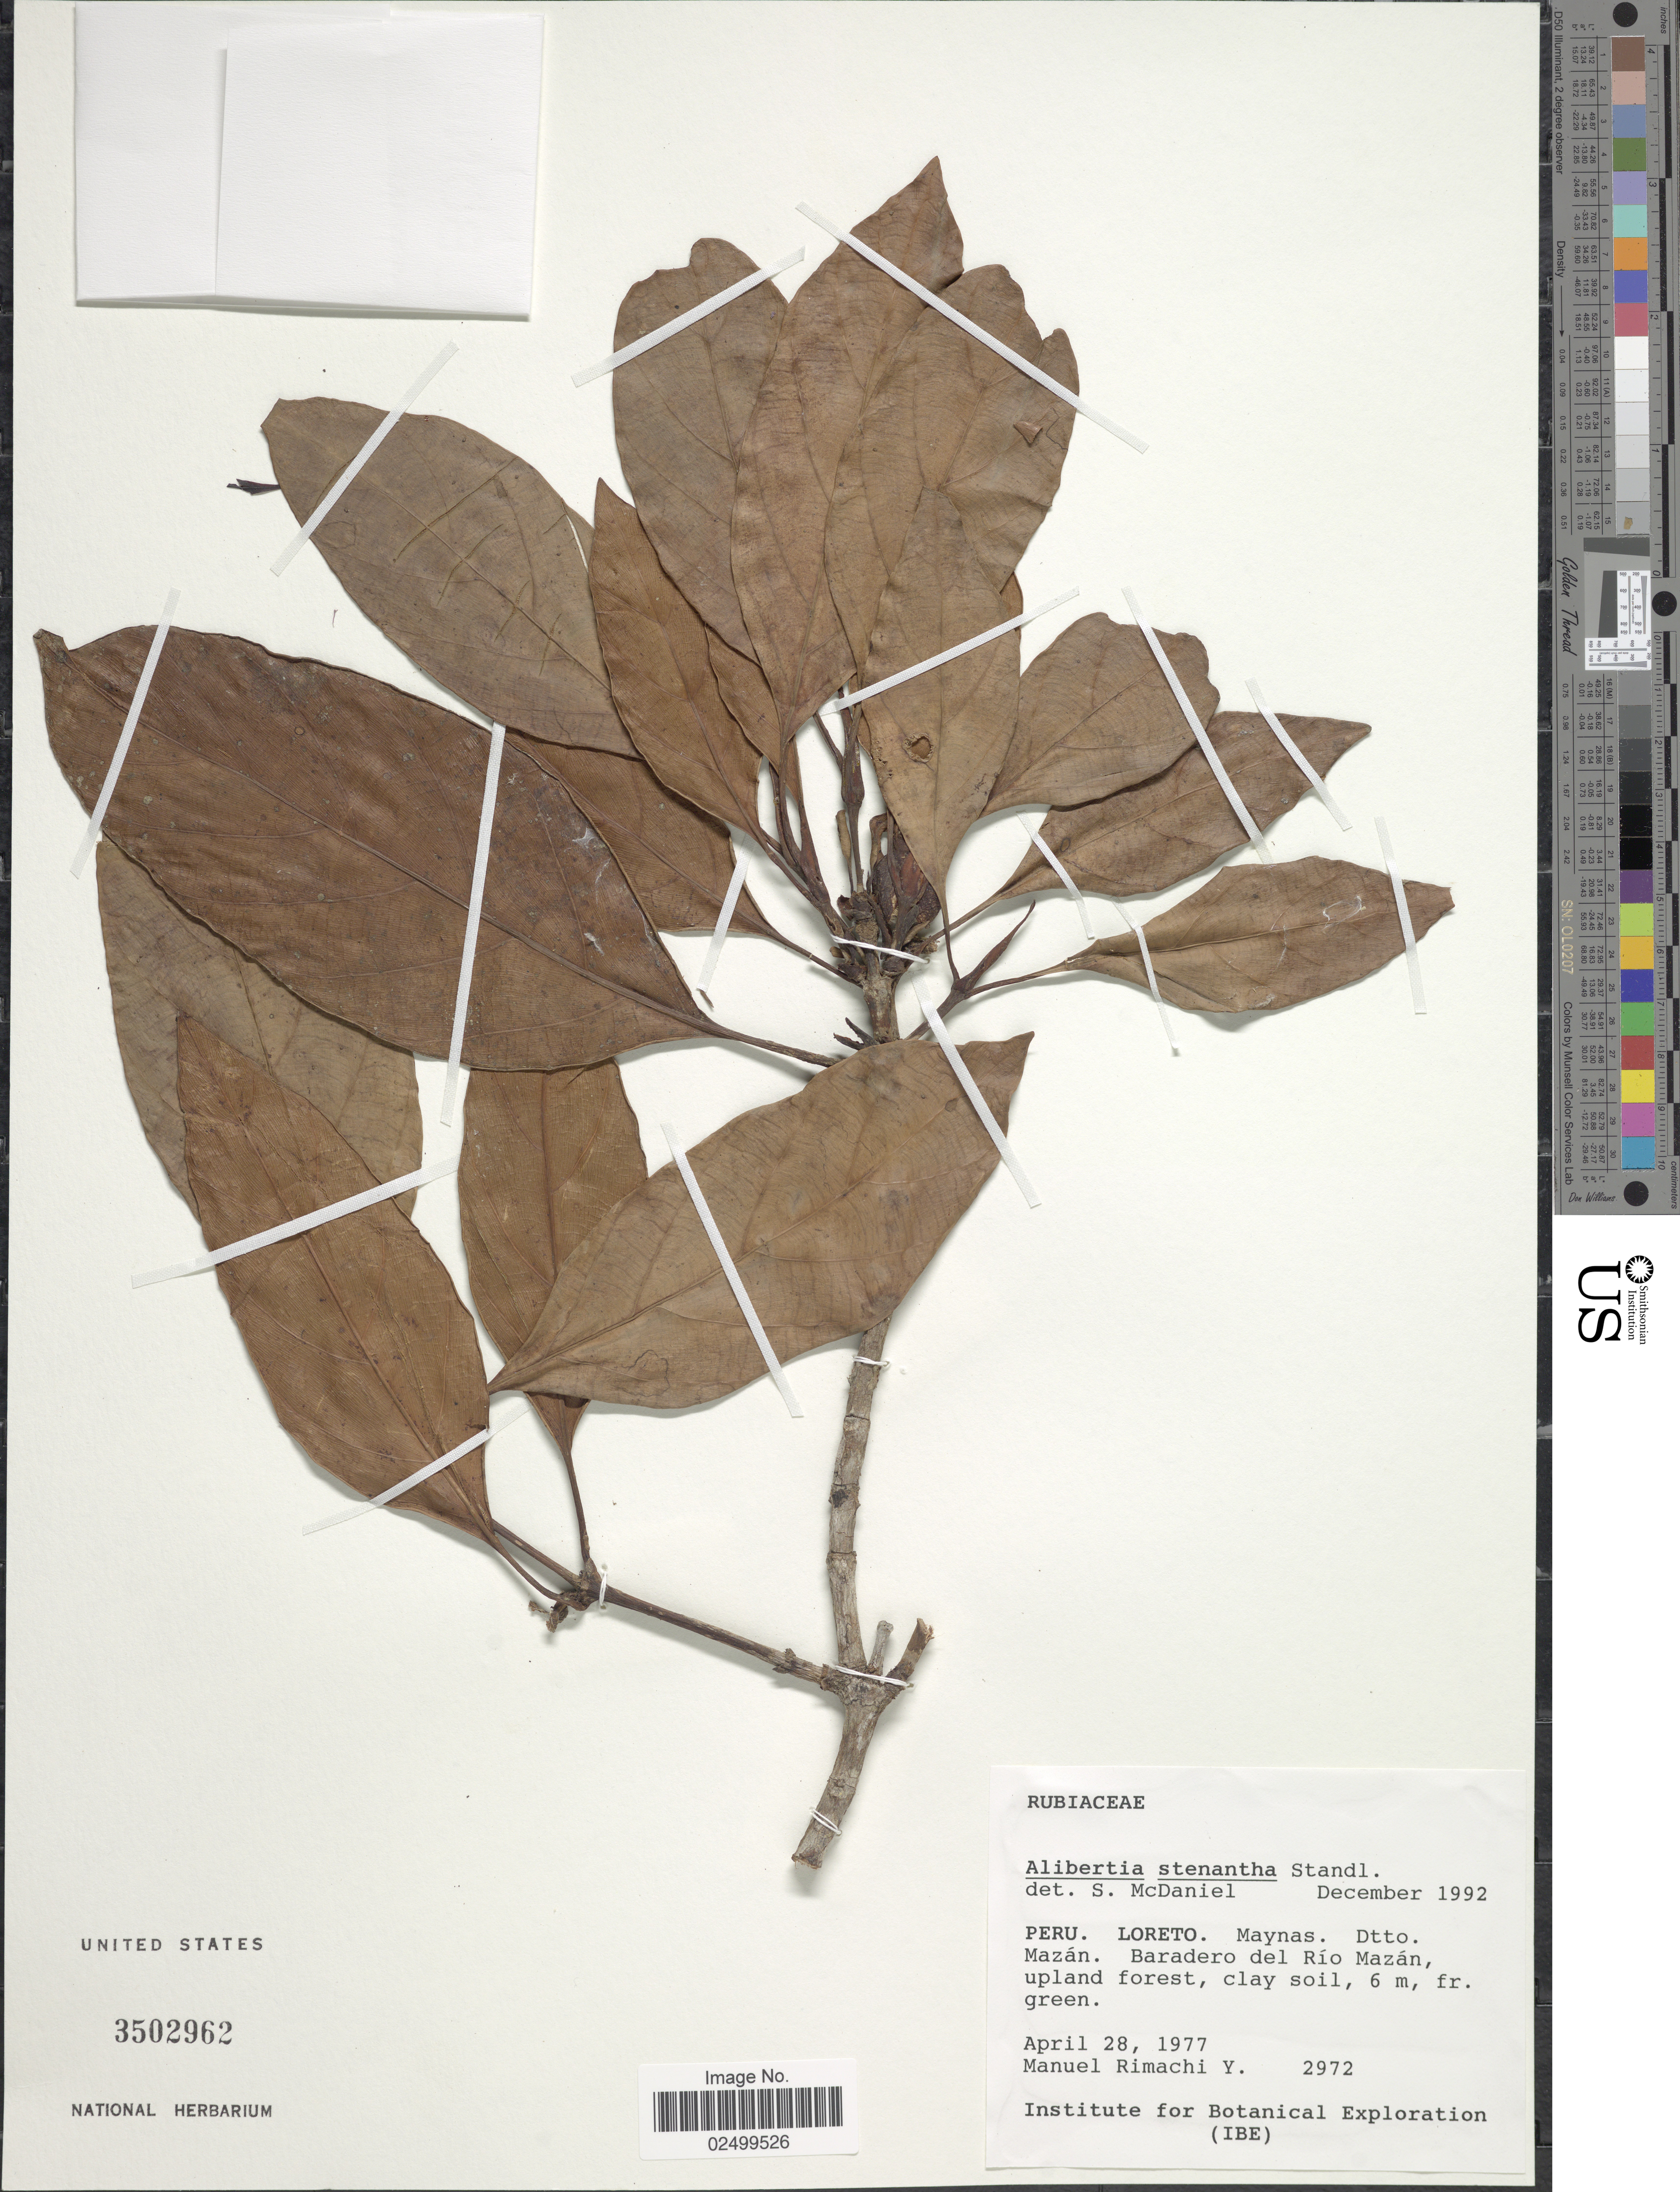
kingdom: Plantae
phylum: Tracheophyta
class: Magnoliopsida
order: Gentianales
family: Rubiaceae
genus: Alibertia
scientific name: Alibertia tessmannii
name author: (Standl.) Delprete & C.H. Perss.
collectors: M. Rimachi Y.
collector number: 2972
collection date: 1977-04-28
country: Peru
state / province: Loreto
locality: Maynas Dtto Mazán. Baradero del Río Mazán, upland forest, clay soil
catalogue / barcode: US 3502962